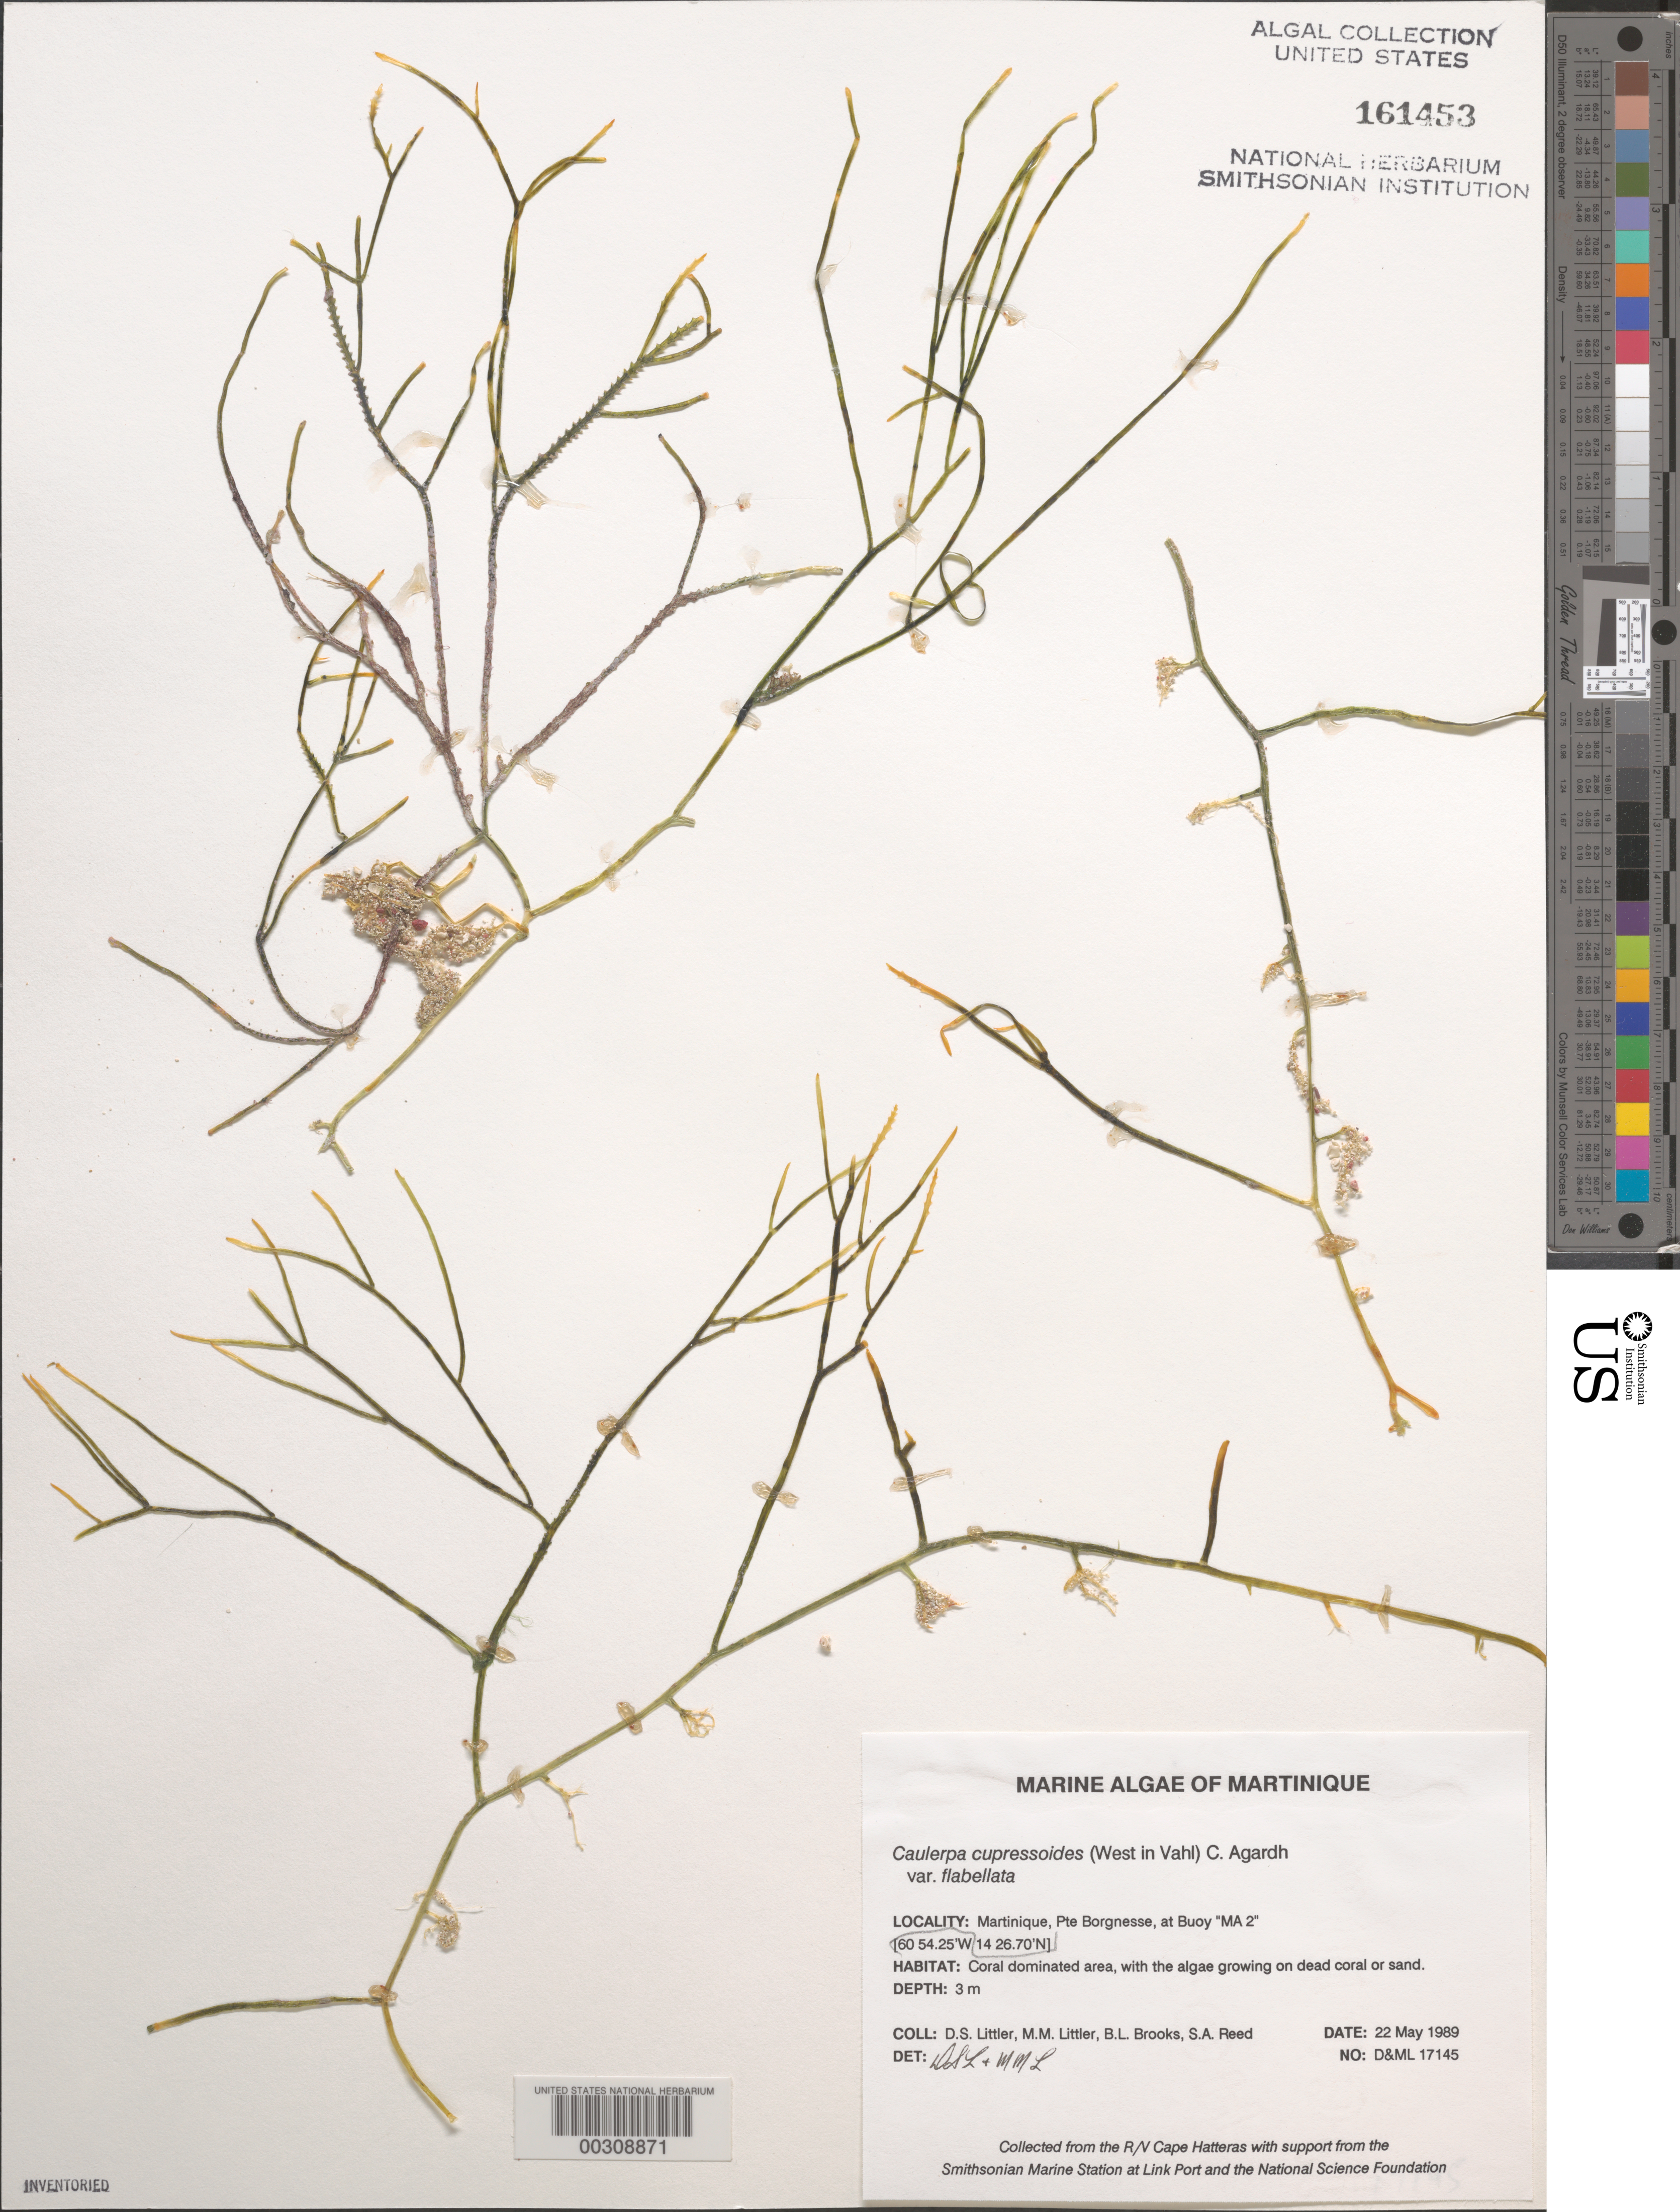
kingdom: Plantae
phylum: Chlorophyta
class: Ulvophyceae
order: Bryopsidales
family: Caulerpaceae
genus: Caulerpa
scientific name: Caulerpa cupressoides var. flabellata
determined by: Littler, D. S.; Littler, M. M.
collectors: D. S. Littler, M. M. Littler, B. Brooks & S. Reed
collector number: D&ML 17145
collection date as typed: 22 May 1989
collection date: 1989-05-22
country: Martinique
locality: St. Anne, Pointe Borgnesse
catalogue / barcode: US 161453